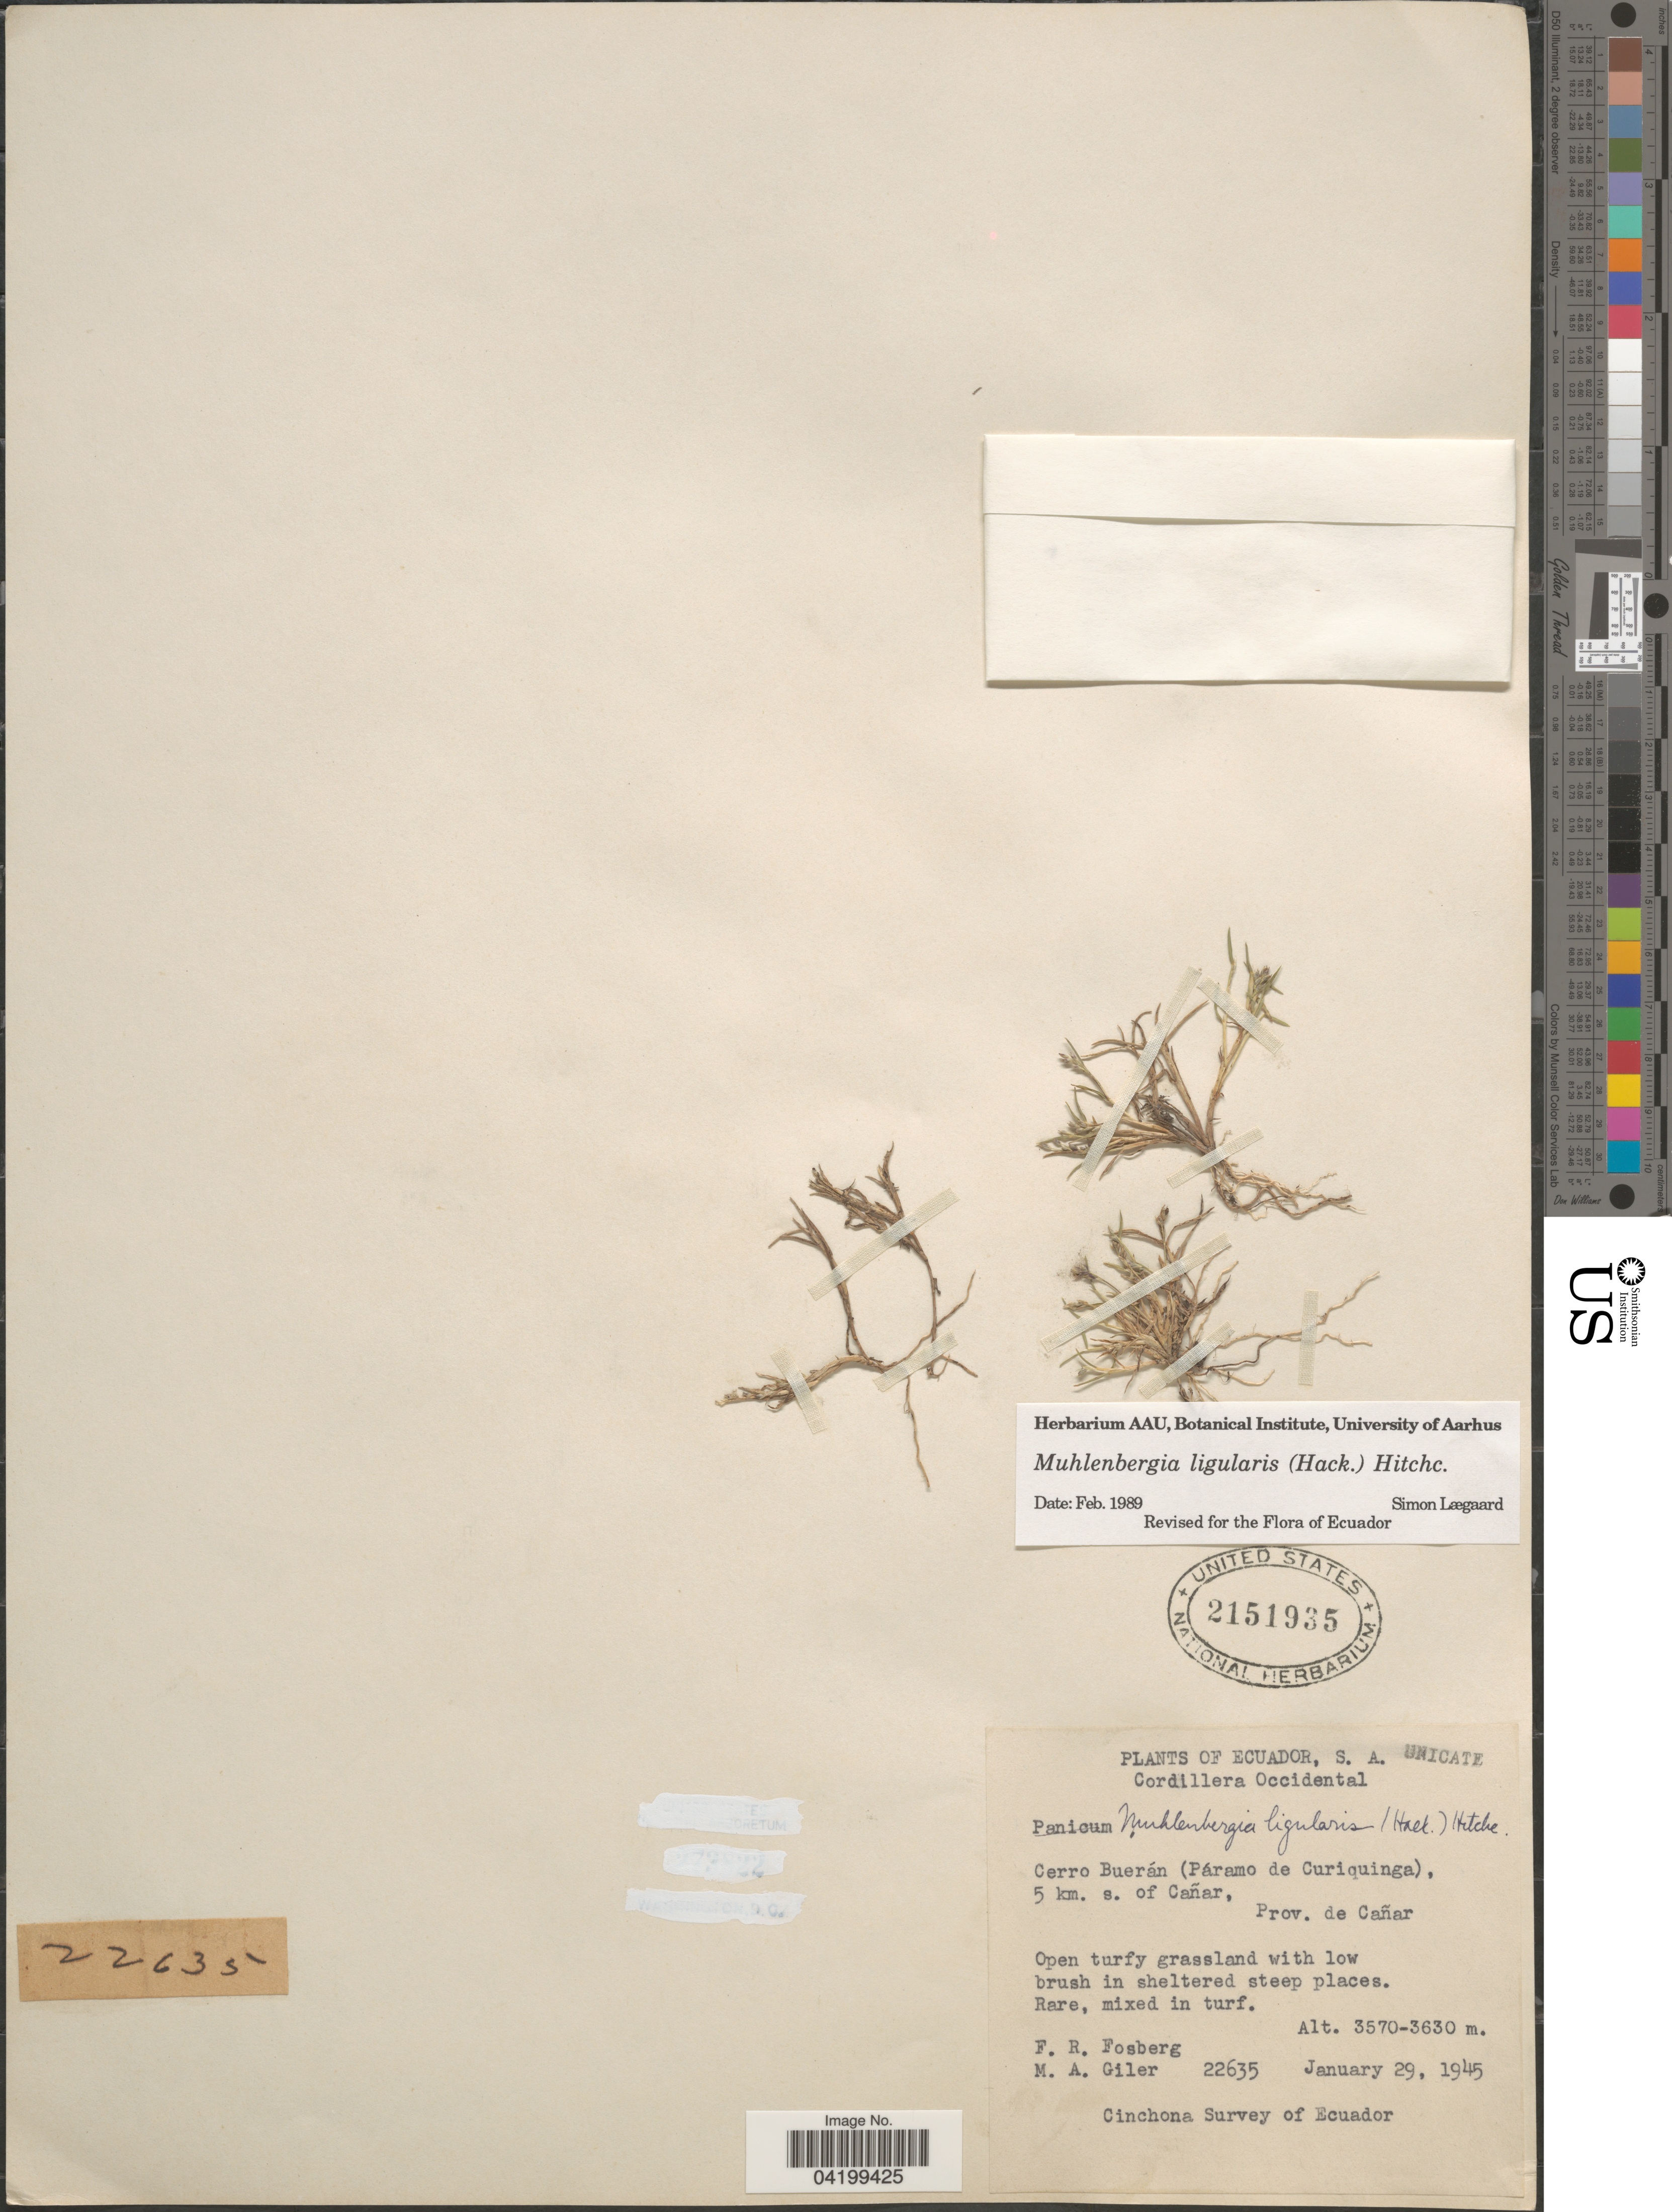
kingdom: Plantae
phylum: Tracheophyta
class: Liliopsida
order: Poales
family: Poaceae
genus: Muhlenbergia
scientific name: Muhlenbergia ligularis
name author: (Hack.) Hitchc.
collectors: F. R. Fosberg & M. Giler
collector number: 22635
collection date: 1945-01-29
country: Ecuador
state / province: Cañar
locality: Cordillera Occidental. Cerro Buerán (Páramo de Curiquinga), 5 km. s. of Cañar. Cinchona Survey of Ecuador.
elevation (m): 3570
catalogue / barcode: US 2151935